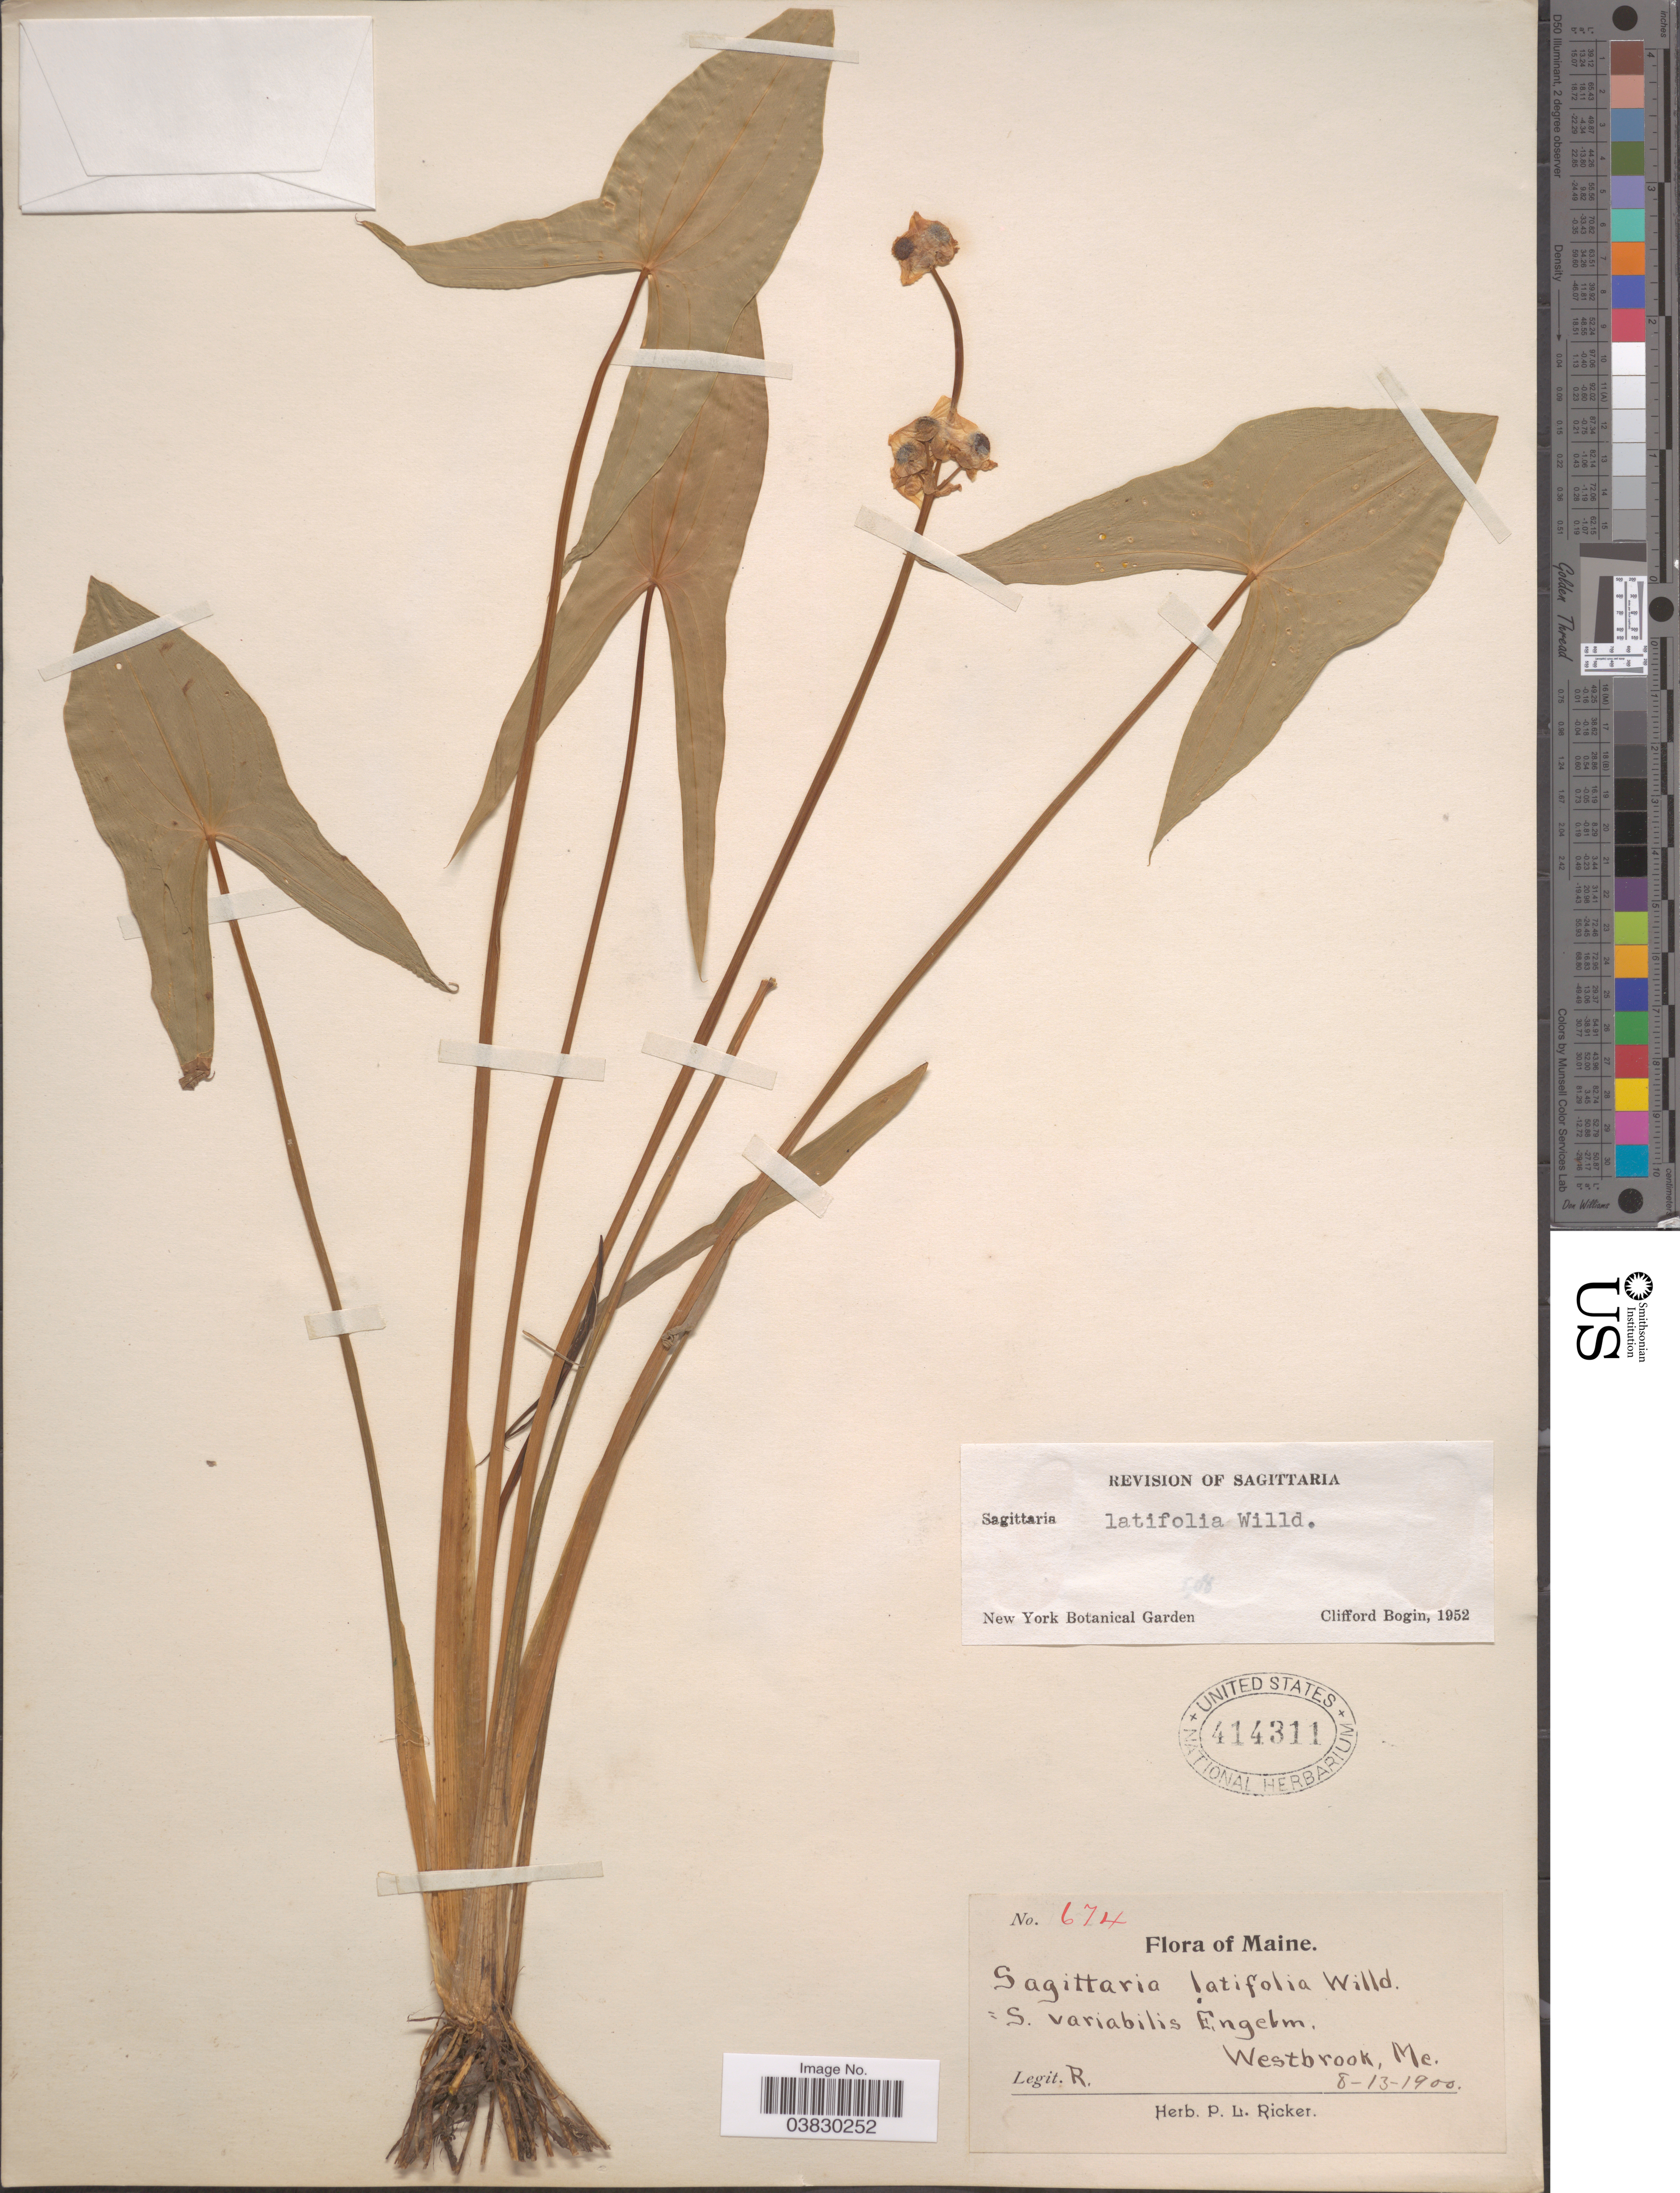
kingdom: Plantae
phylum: Tracheophyta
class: Liliopsida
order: Alismatales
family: Alismataceae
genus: Sagittaria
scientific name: Sagittaria latifolia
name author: Willd.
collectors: P. Ricker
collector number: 674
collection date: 1900-08-13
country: United States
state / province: Maine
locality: Westbrook.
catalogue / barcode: US 414311